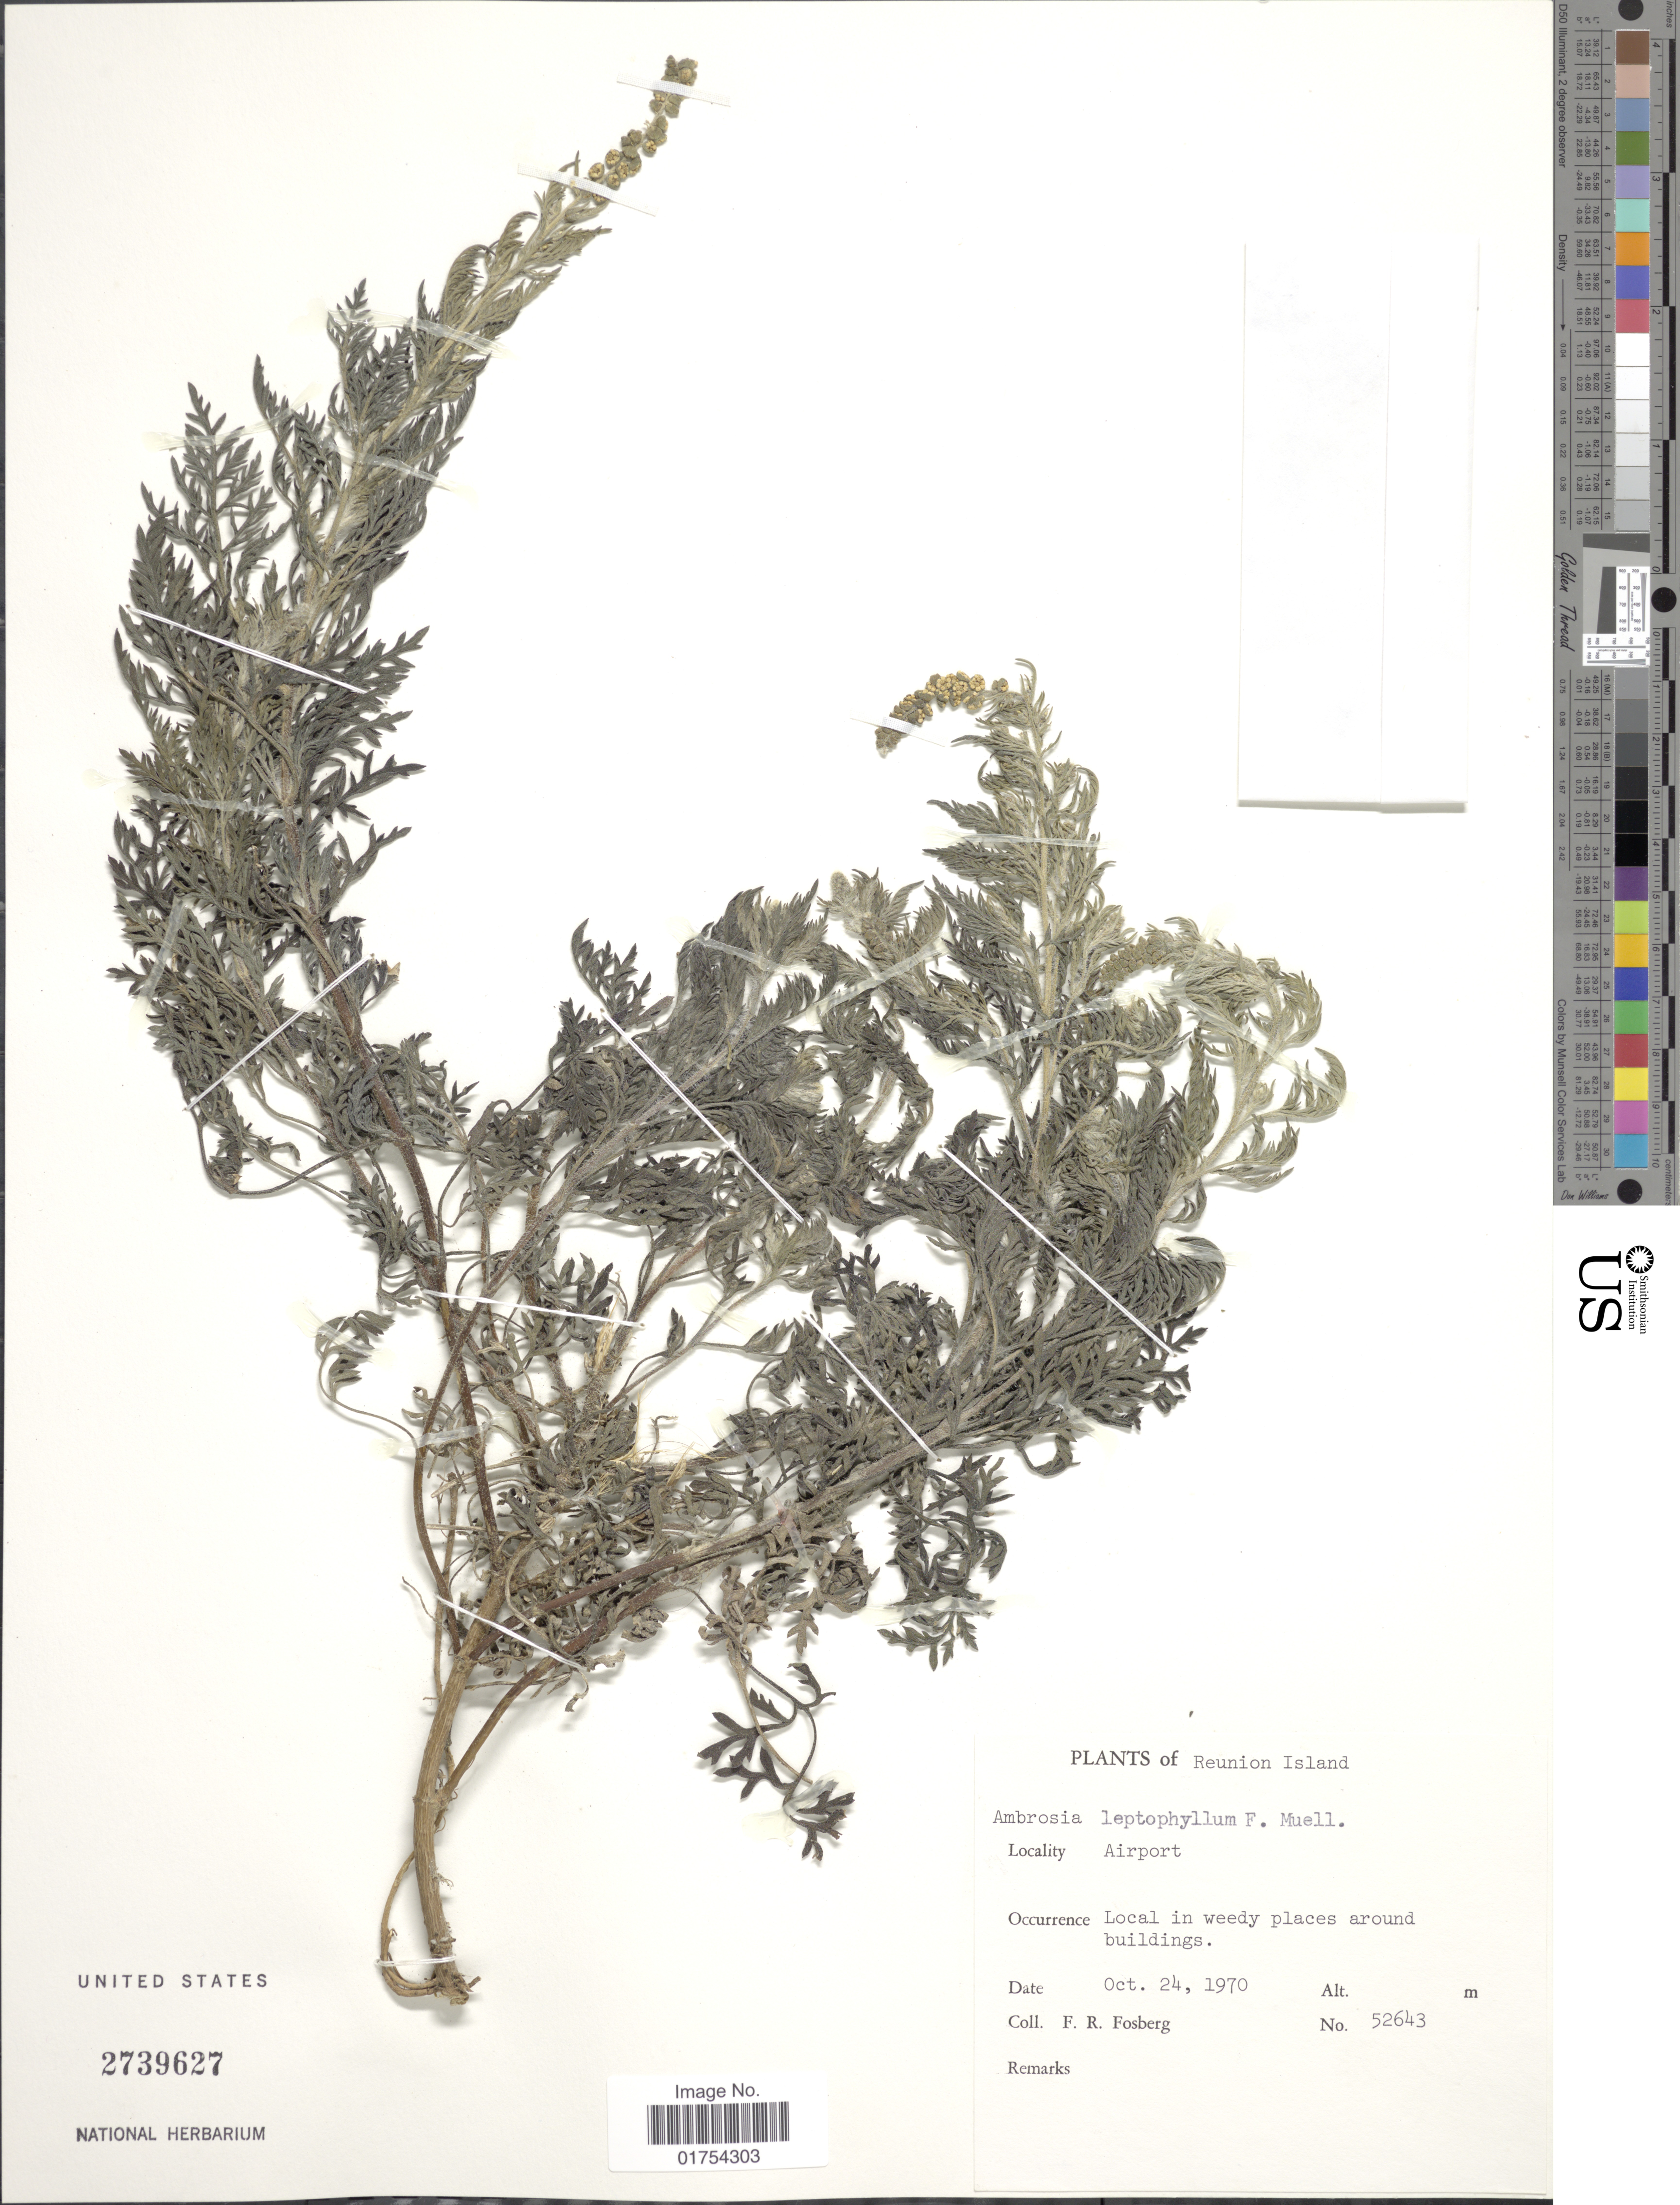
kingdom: Plantae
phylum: Tracheophyta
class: Magnoliopsida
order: Asterales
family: Asteraceae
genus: Ambrosia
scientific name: Ambrosia leptophyllum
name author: F. Muell.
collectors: F. R. Fosberg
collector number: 52643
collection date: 1970-10-24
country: Reunion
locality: Reunion Island, Airport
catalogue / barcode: US 2739627